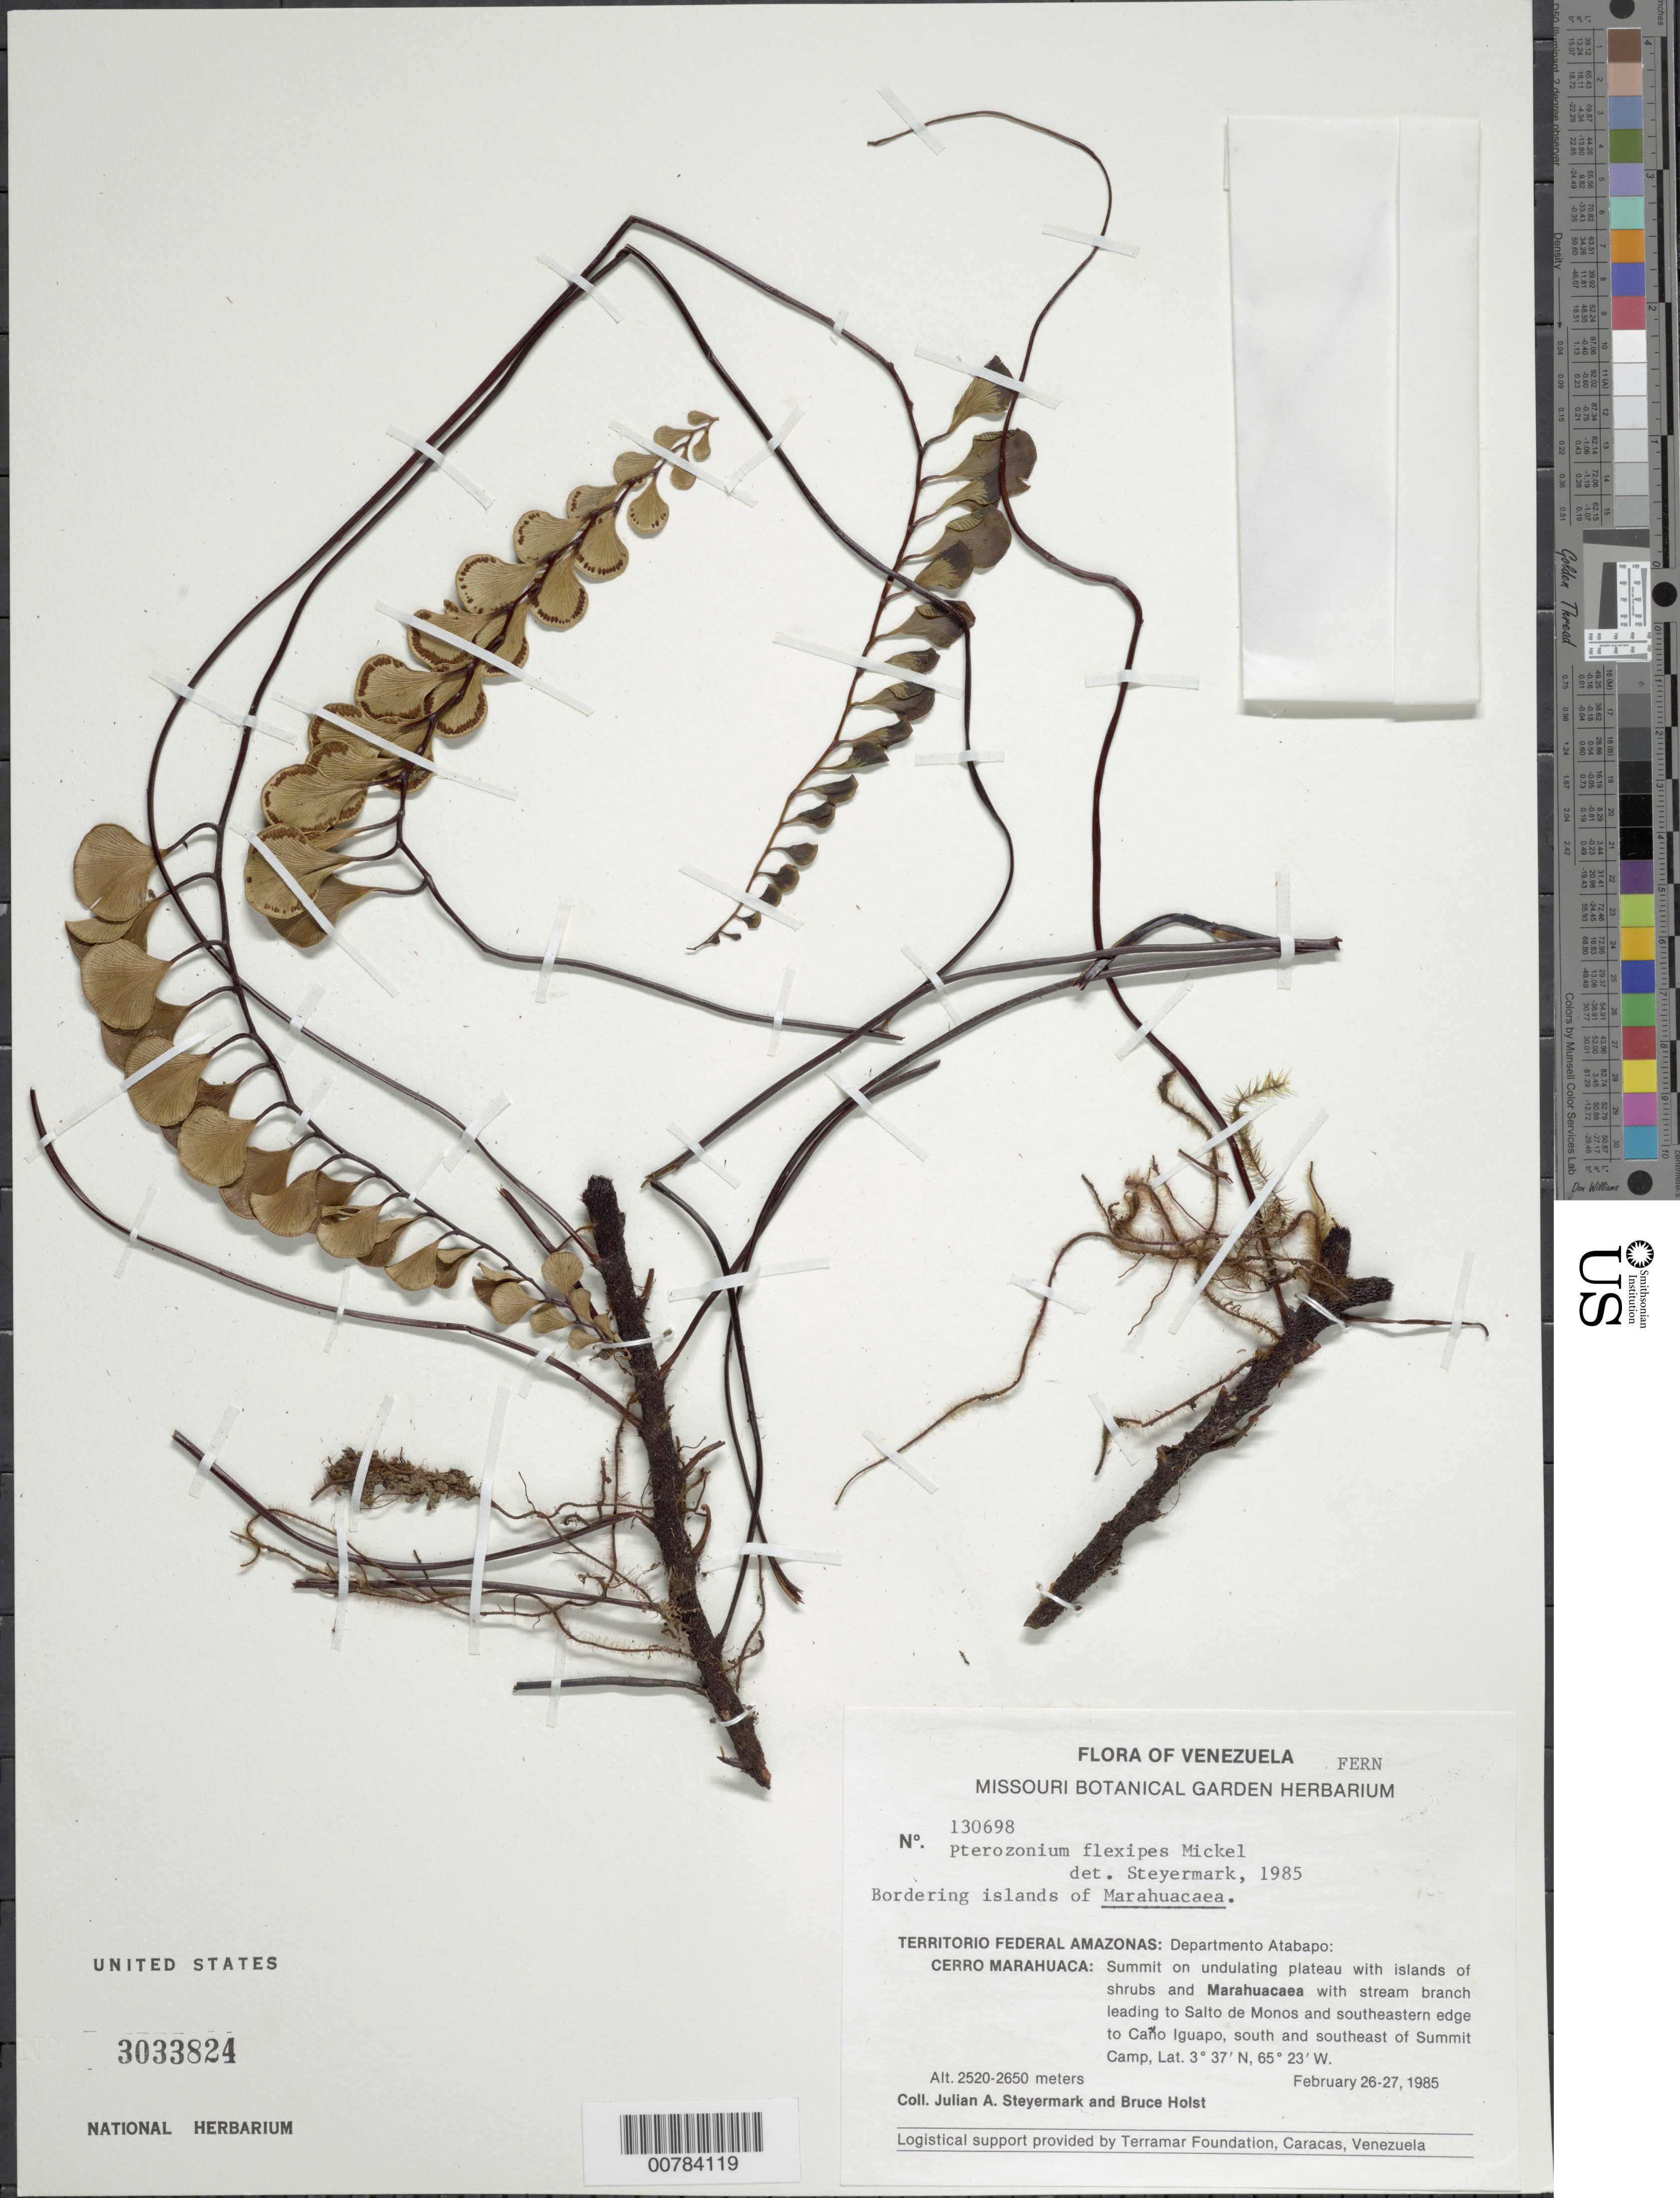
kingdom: Plantae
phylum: Tracheophyta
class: Polypodiopsida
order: Polypodiales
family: Pteridaceae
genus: Pterozonium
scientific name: Pterozonium retroflexum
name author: Mickel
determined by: Steyermark, Julian A., (VEN)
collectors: J. Steyermark & B. Holst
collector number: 130698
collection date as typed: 26-Feb-85 to 27-Feb-85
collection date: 1985-02-26/1985-02-27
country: Venezuela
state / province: Amazonas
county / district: Atabapo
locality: Cerro Marahuaca, toward Salto de Monos and SE Caño Iguapo; bordering islands of Marahuacaea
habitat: Summit on undulating plateau with islands of shrubs and Marahuacaea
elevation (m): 2520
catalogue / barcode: US 3033824